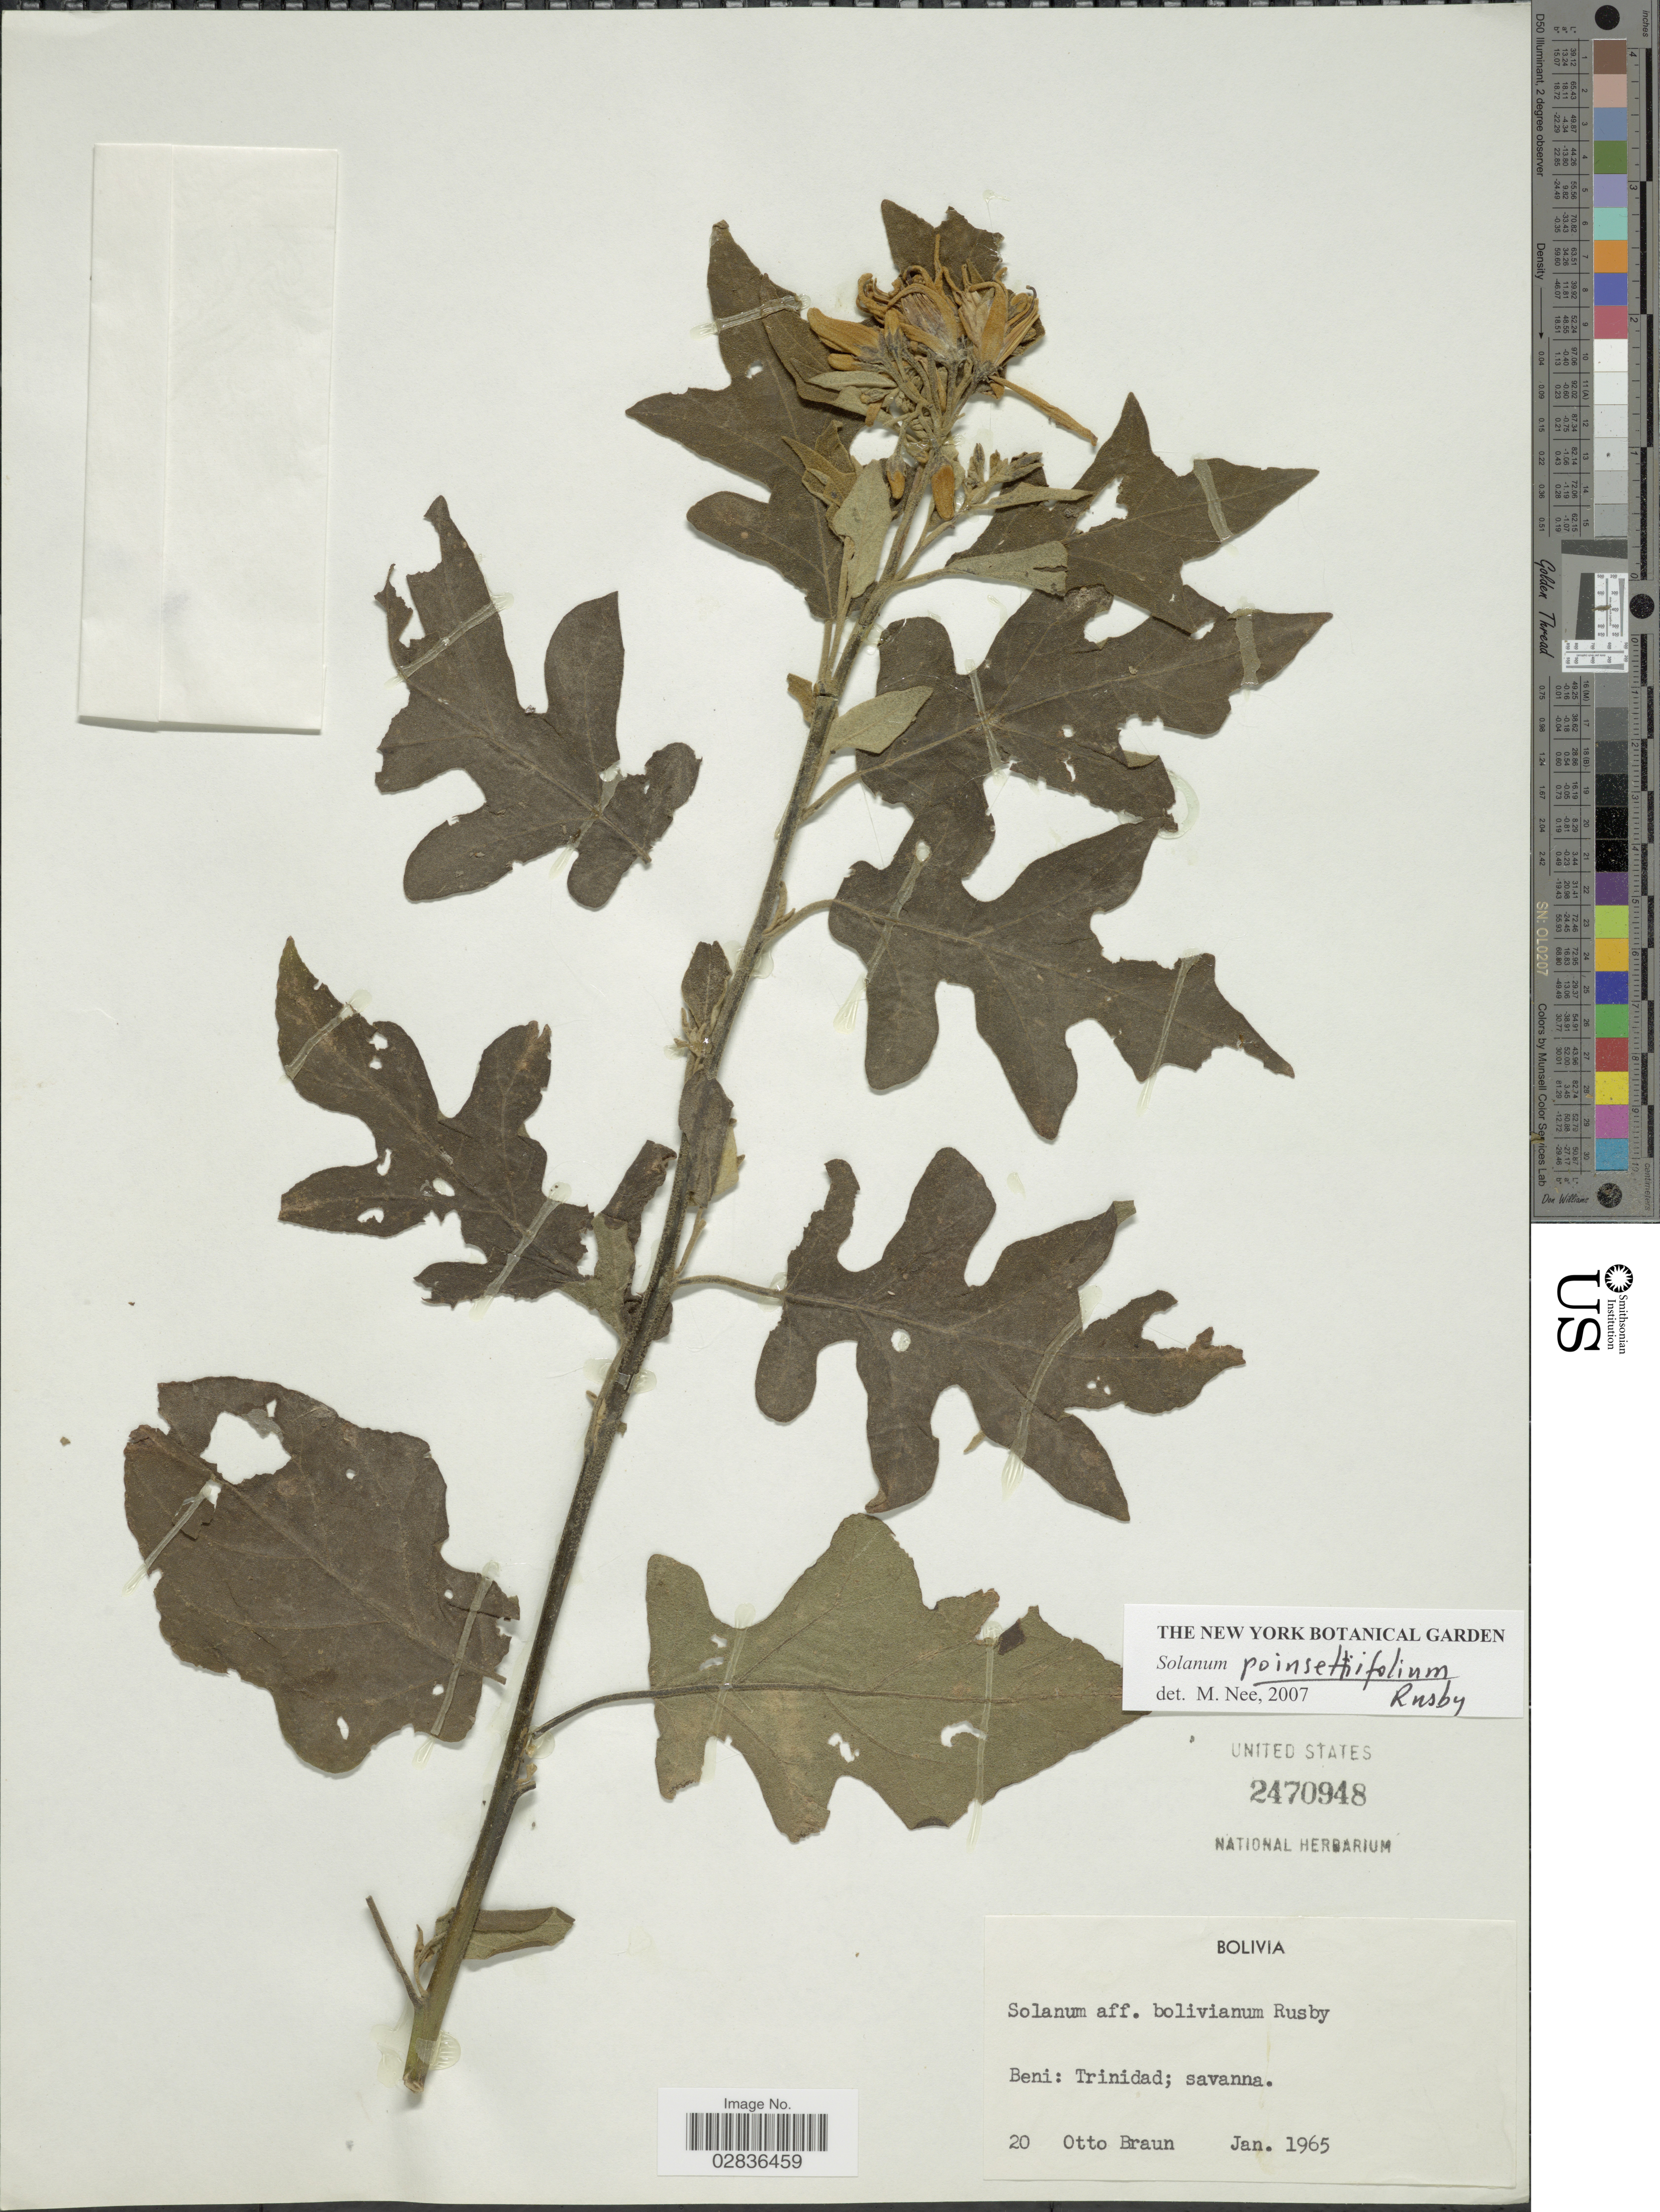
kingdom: Plantae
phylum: Tracheophyta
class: Magnoliopsida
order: Solanales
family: Solanaceae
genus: Solanum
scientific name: Solanum poinsettiifolium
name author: Rusby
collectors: O. Braun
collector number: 20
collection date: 1965-01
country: Bolivia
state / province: Beni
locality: Beni: Trinidad.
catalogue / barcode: US 2470948